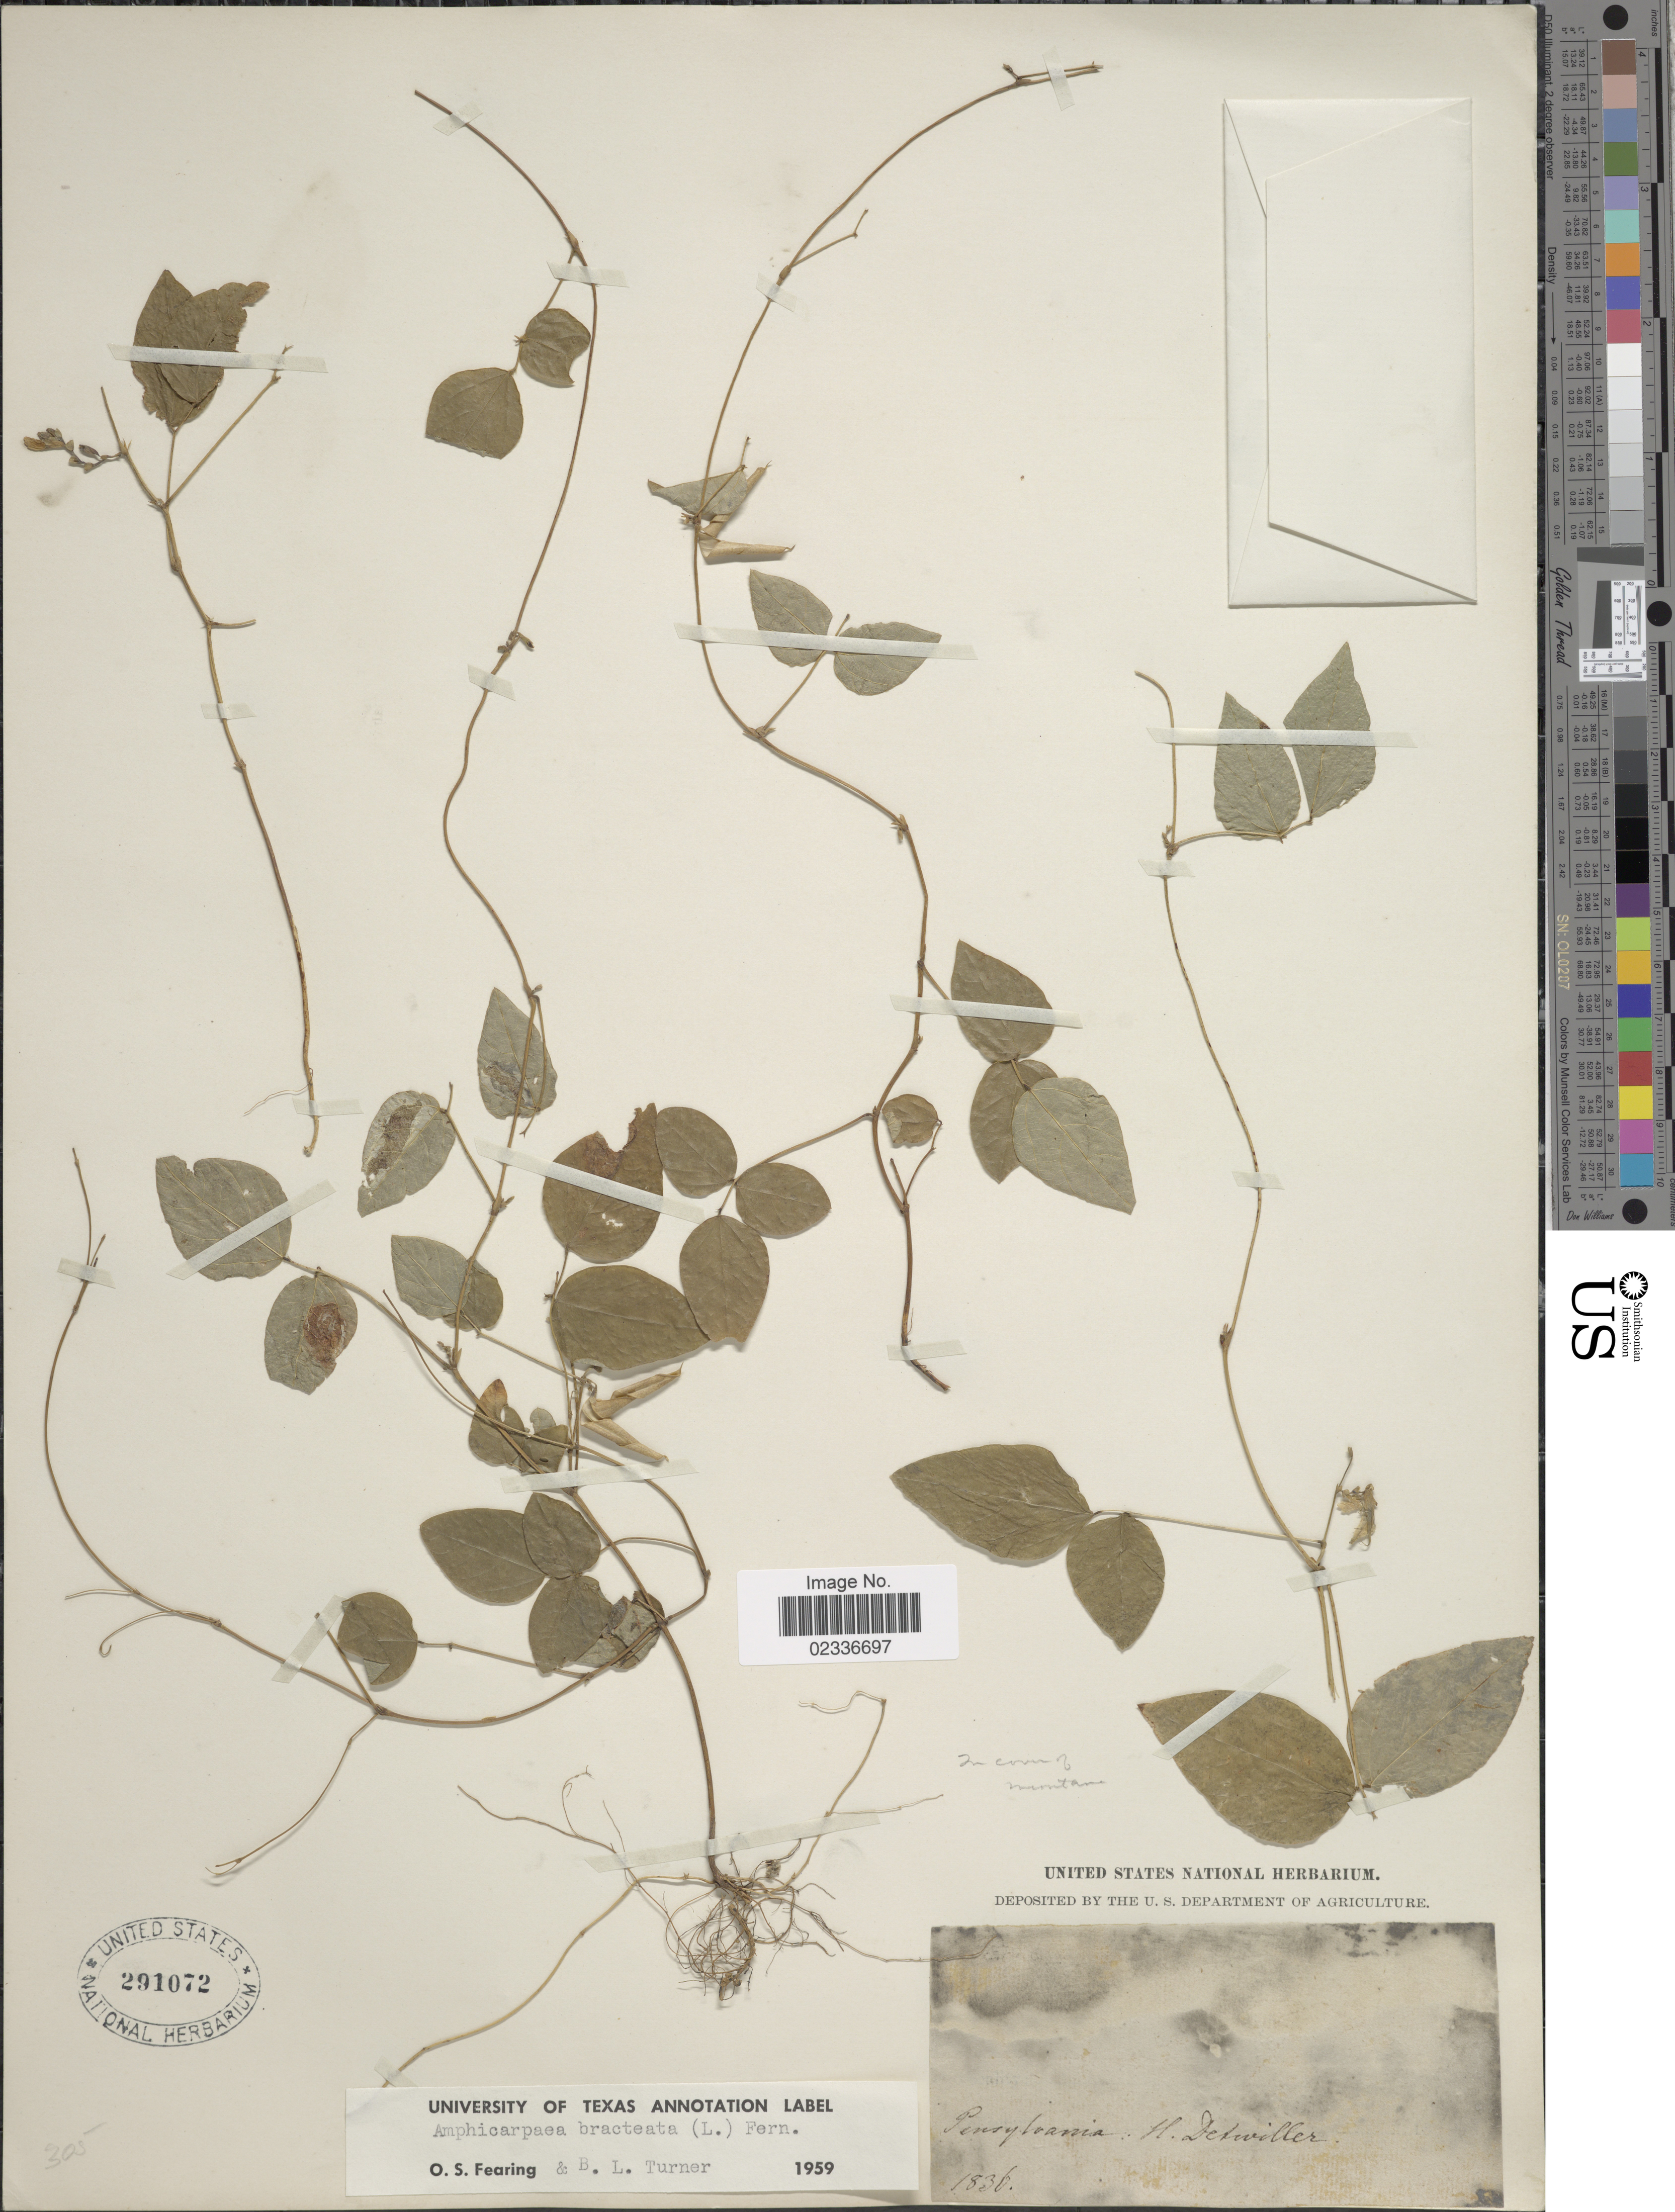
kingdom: Plantae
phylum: Tracheophyta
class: Magnoliopsida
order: Fabales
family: Fabaceae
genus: Amphicarpaea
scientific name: Amphicarpaea bracteata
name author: (L.) Fernald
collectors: H. Detwiller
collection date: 1836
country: United States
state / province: Pennsylvania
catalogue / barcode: US 291072